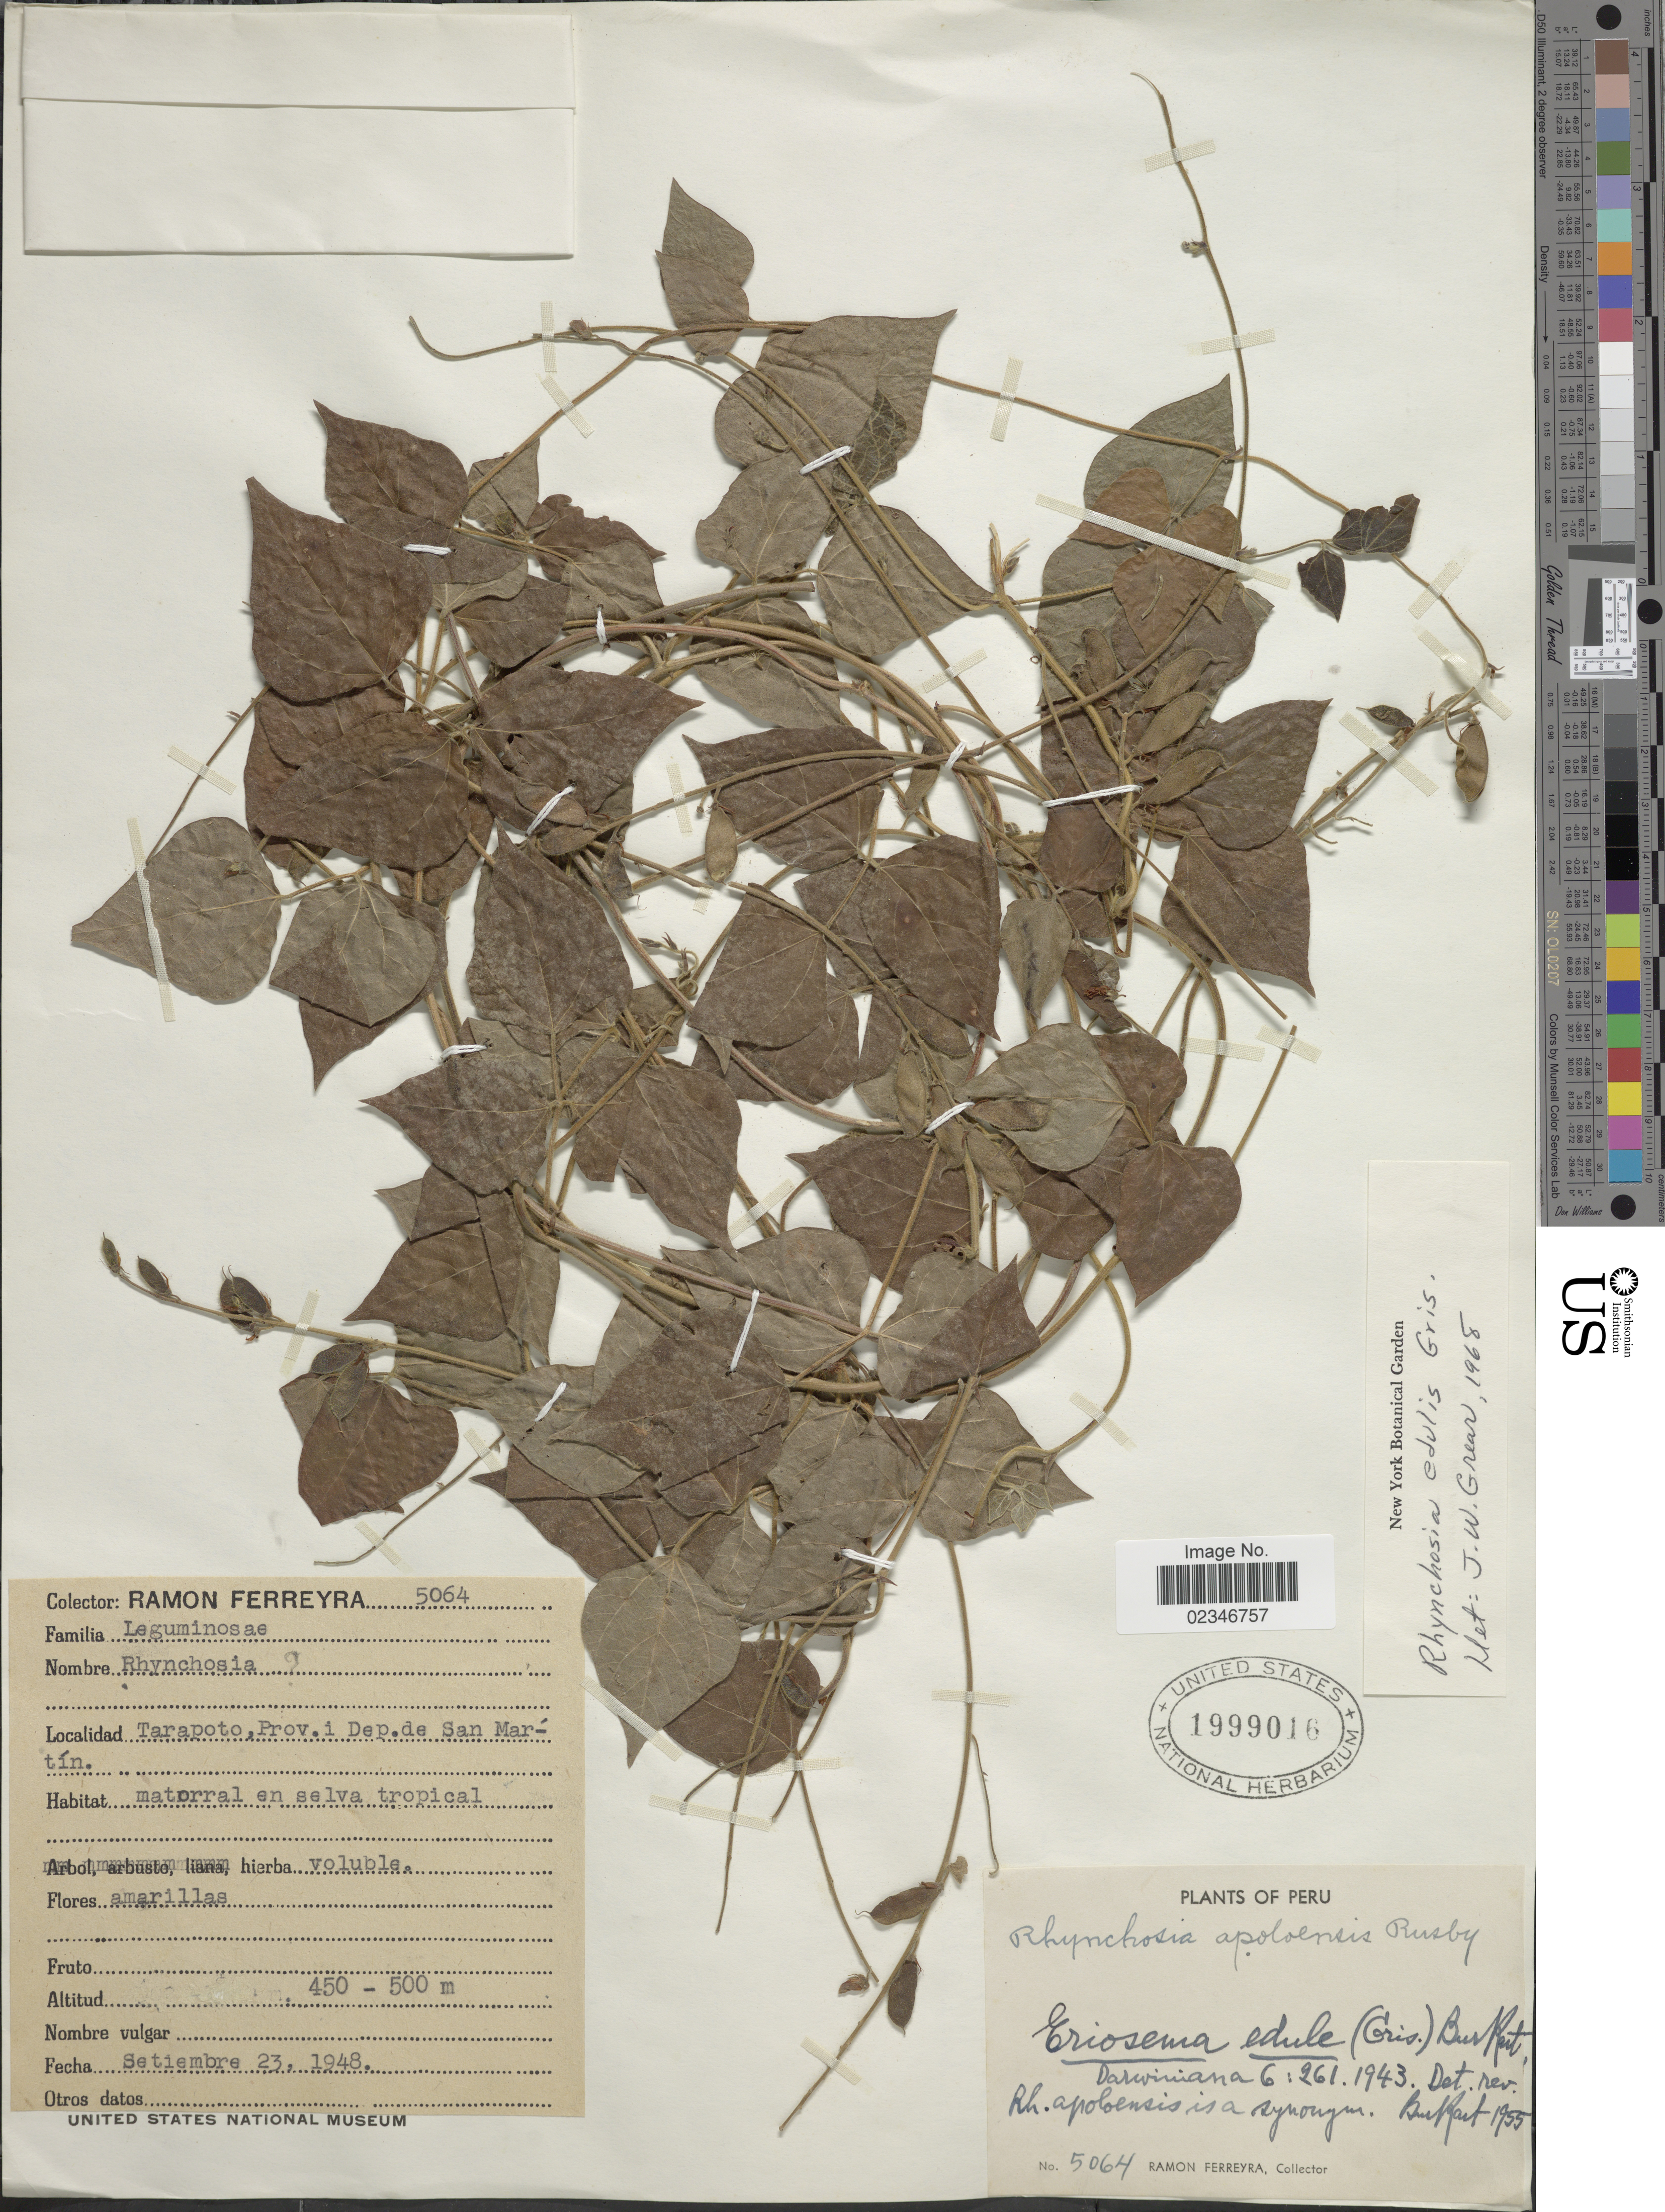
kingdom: Plantae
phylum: Tracheophyta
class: Magnoliopsida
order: Fabales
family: Fabaceae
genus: Rhynchosia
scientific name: Rhynchosia edulis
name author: Griseb.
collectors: R. A. Ferreyra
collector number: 5064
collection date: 1948-09-23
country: Peru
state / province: San Martín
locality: Tarapoto, Prov. i Dep. de San Martin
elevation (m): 450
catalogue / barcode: US 1999016